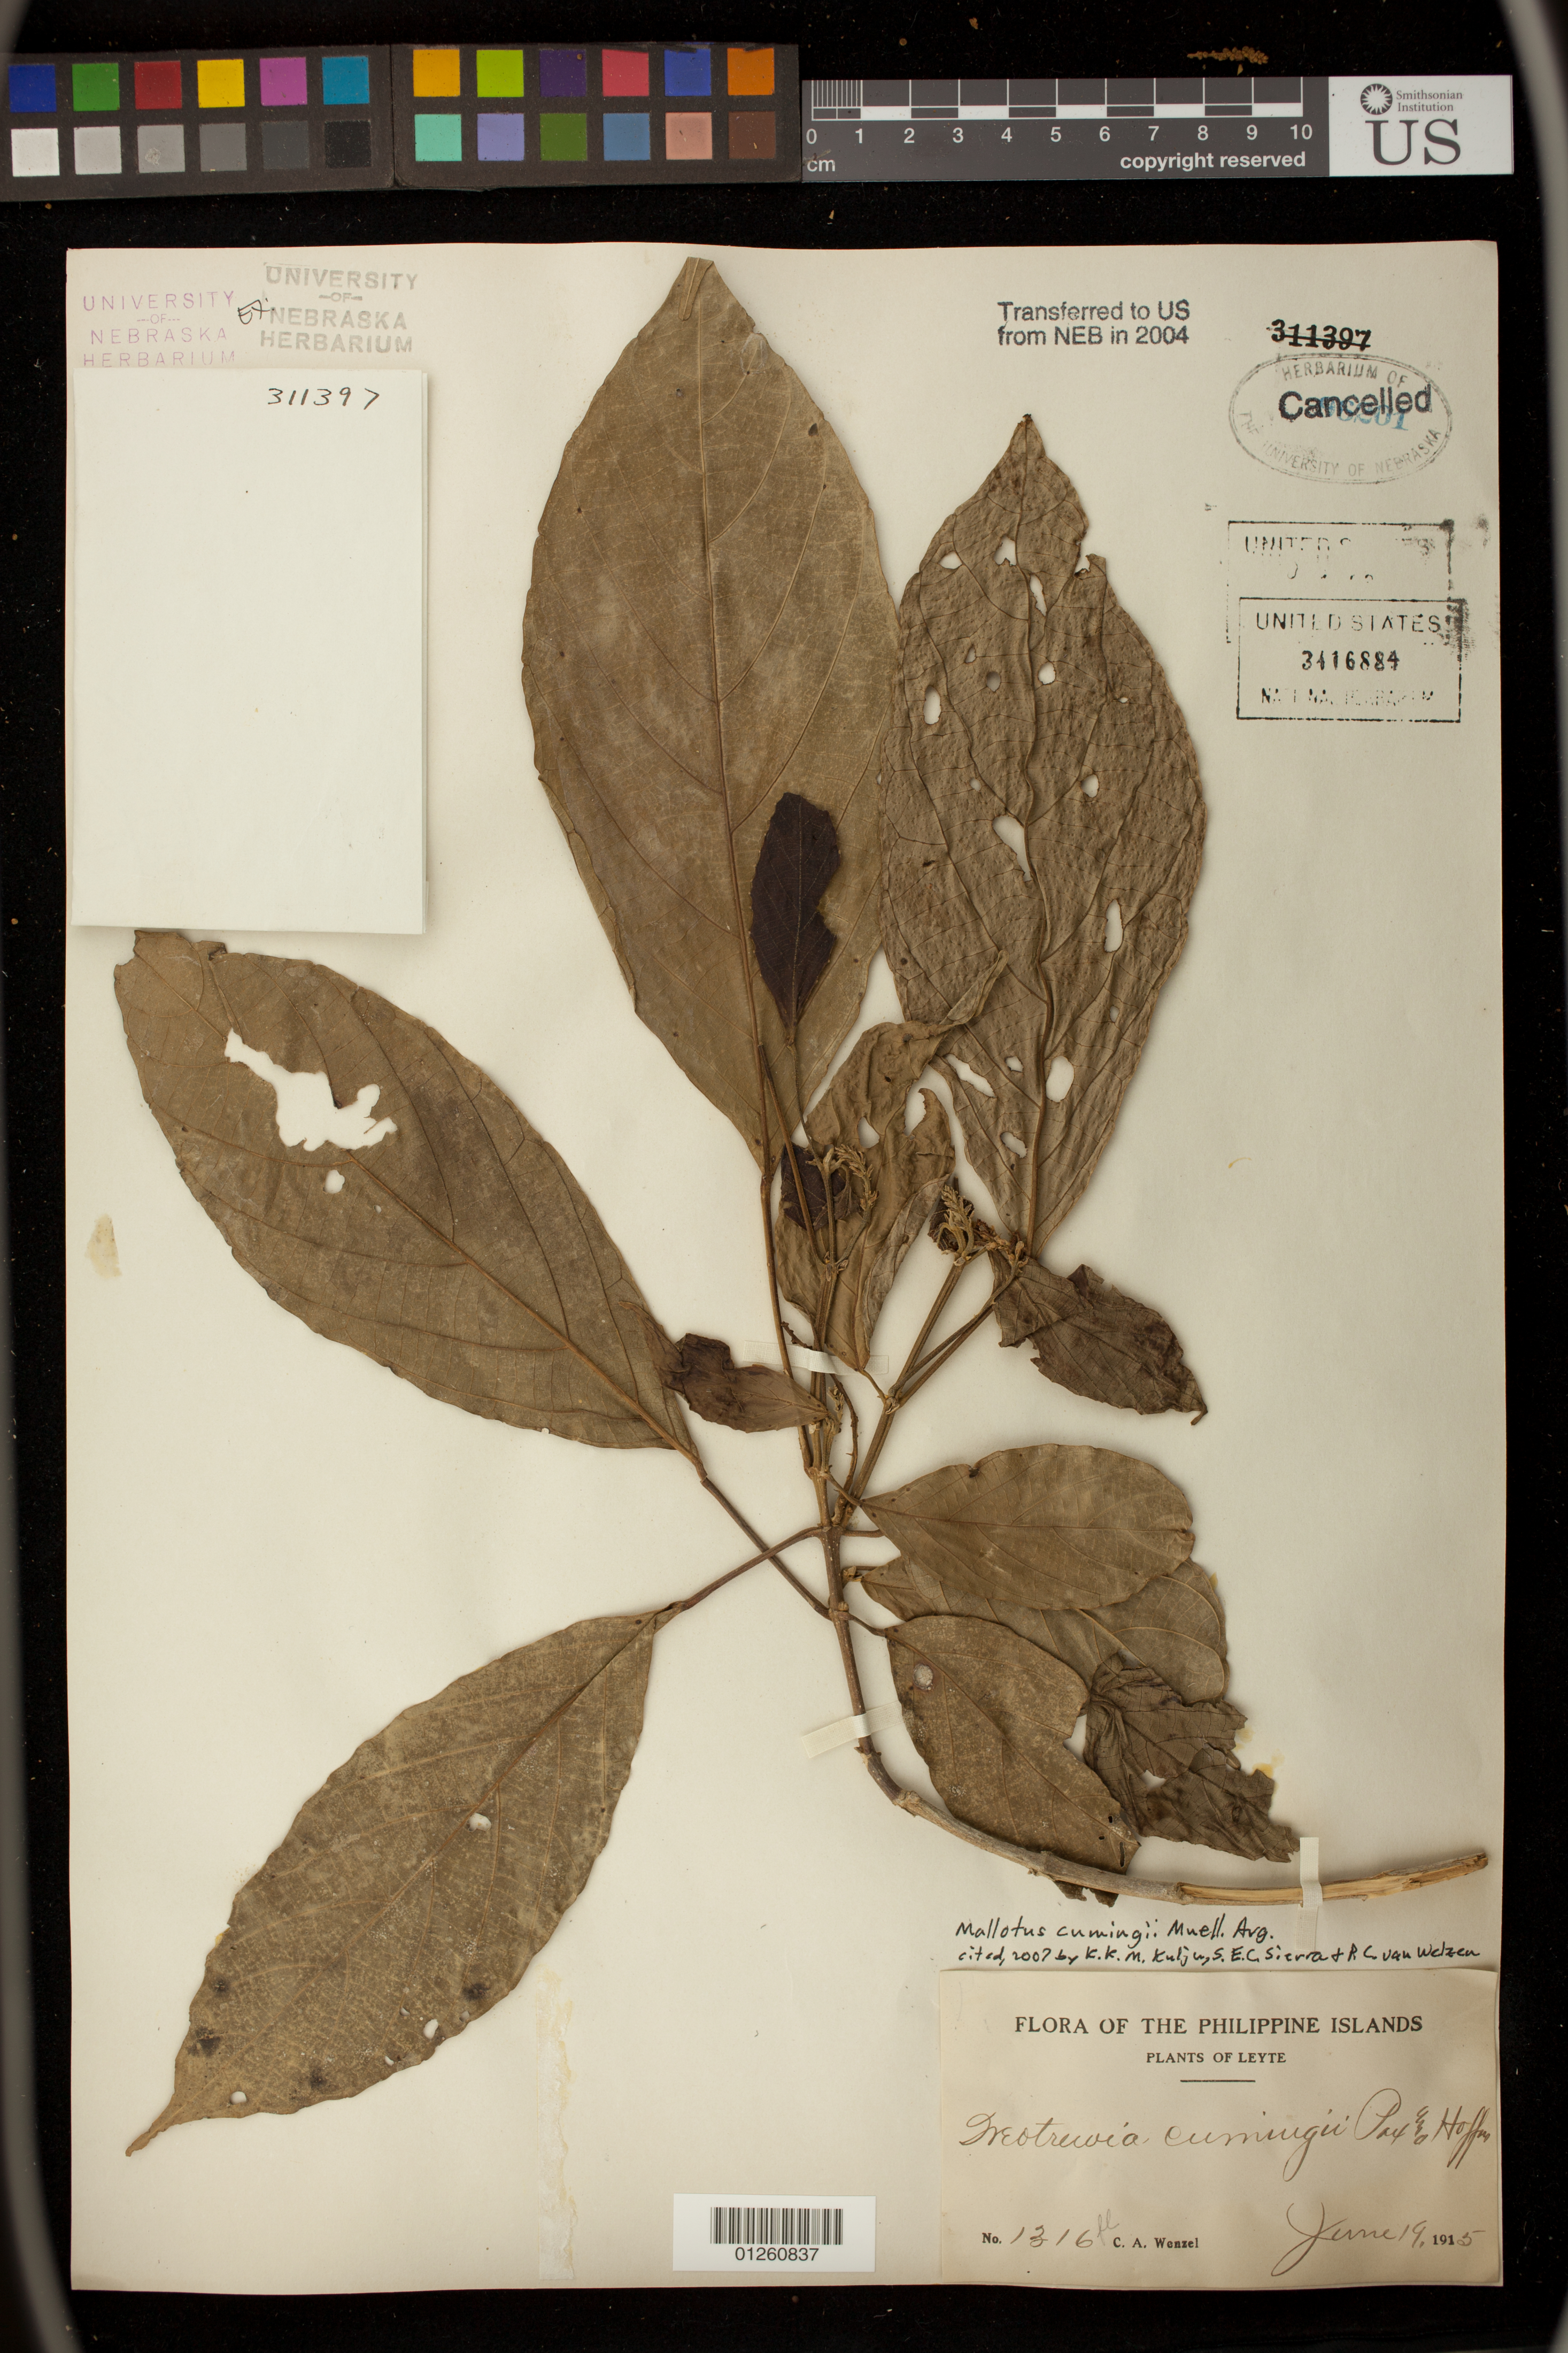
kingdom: Plantae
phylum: Tracheophyta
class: Magnoliopsida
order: Malpighiales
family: Euphorbiaceae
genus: Mallotus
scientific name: Mallotus cumingii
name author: Müll. Arg.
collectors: C. Wenzel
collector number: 1316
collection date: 1915-06-19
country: Philippines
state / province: Eastern Visayas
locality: Leyte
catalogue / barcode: US 3416884